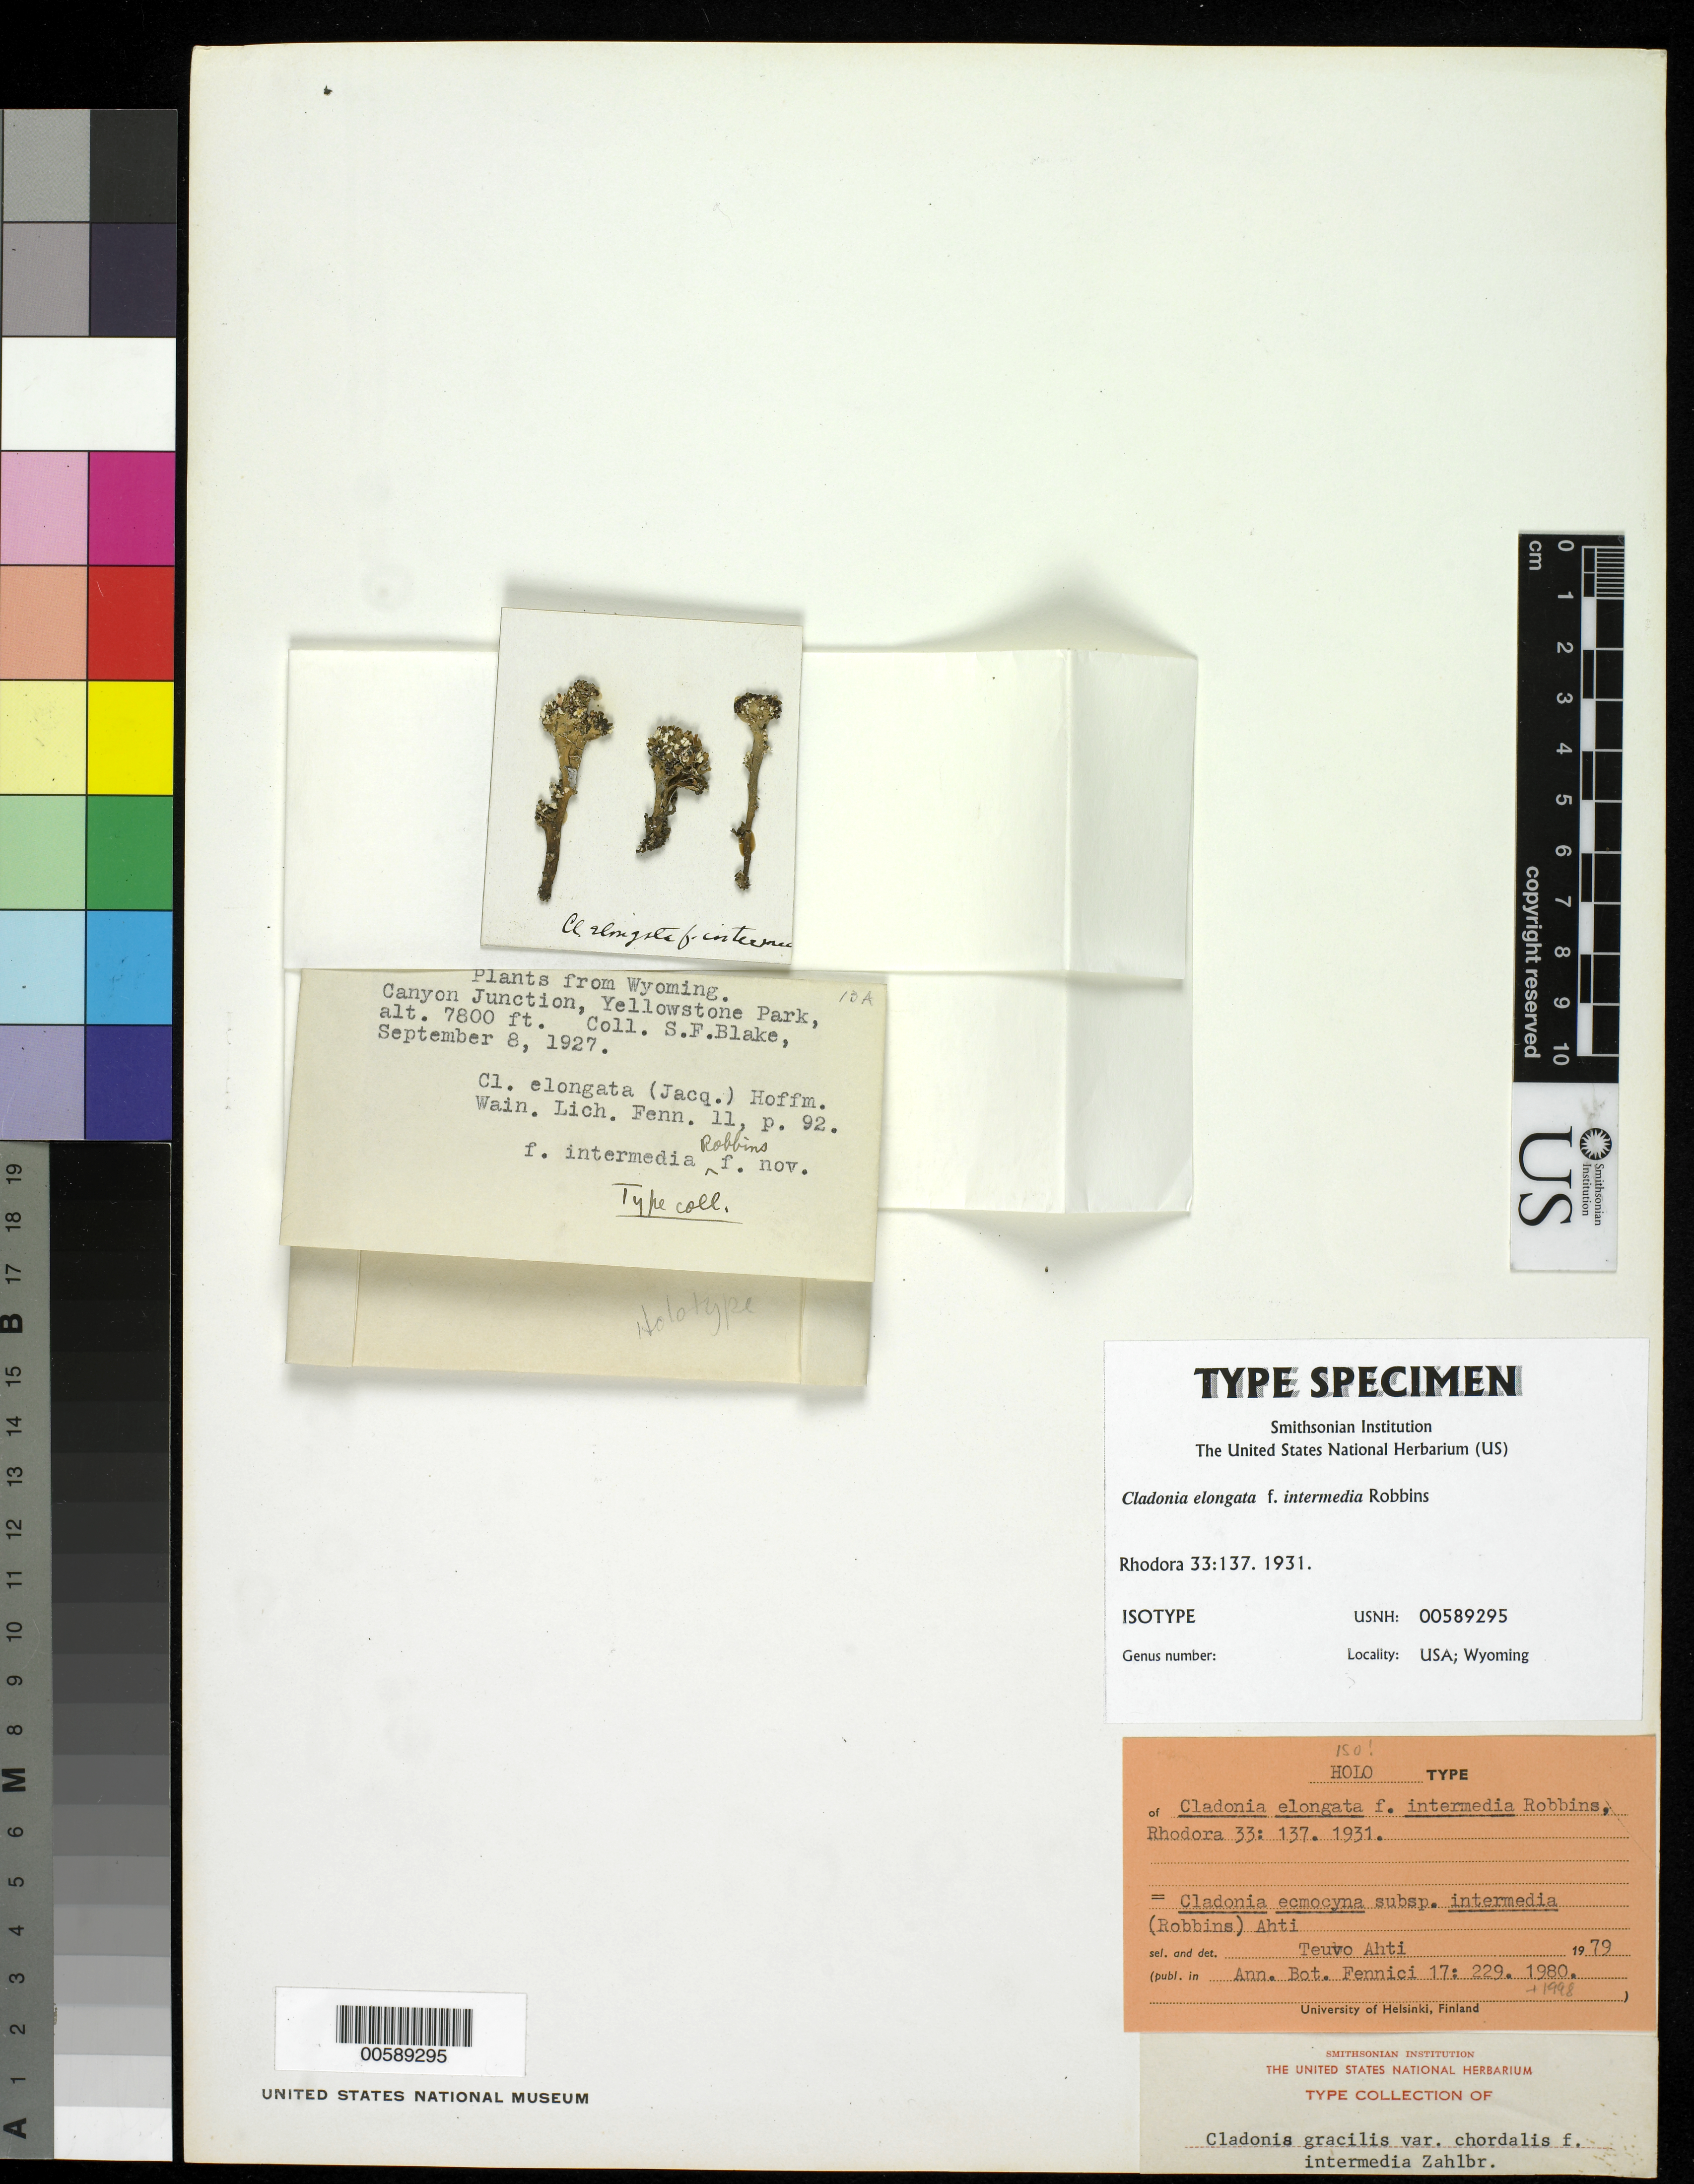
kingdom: Fungi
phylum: Ascomycota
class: Lecanoromycetes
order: Lecanorales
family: Cladoniaceae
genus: Cladonia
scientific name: Cladonia elongata f. intermedia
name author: Robbins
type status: Isotype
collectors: S. Blake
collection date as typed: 08 Sep 1927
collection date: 1927-09-08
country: United States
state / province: Wyoming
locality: Yellowstone National Park, Canyon Junction.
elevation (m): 2377